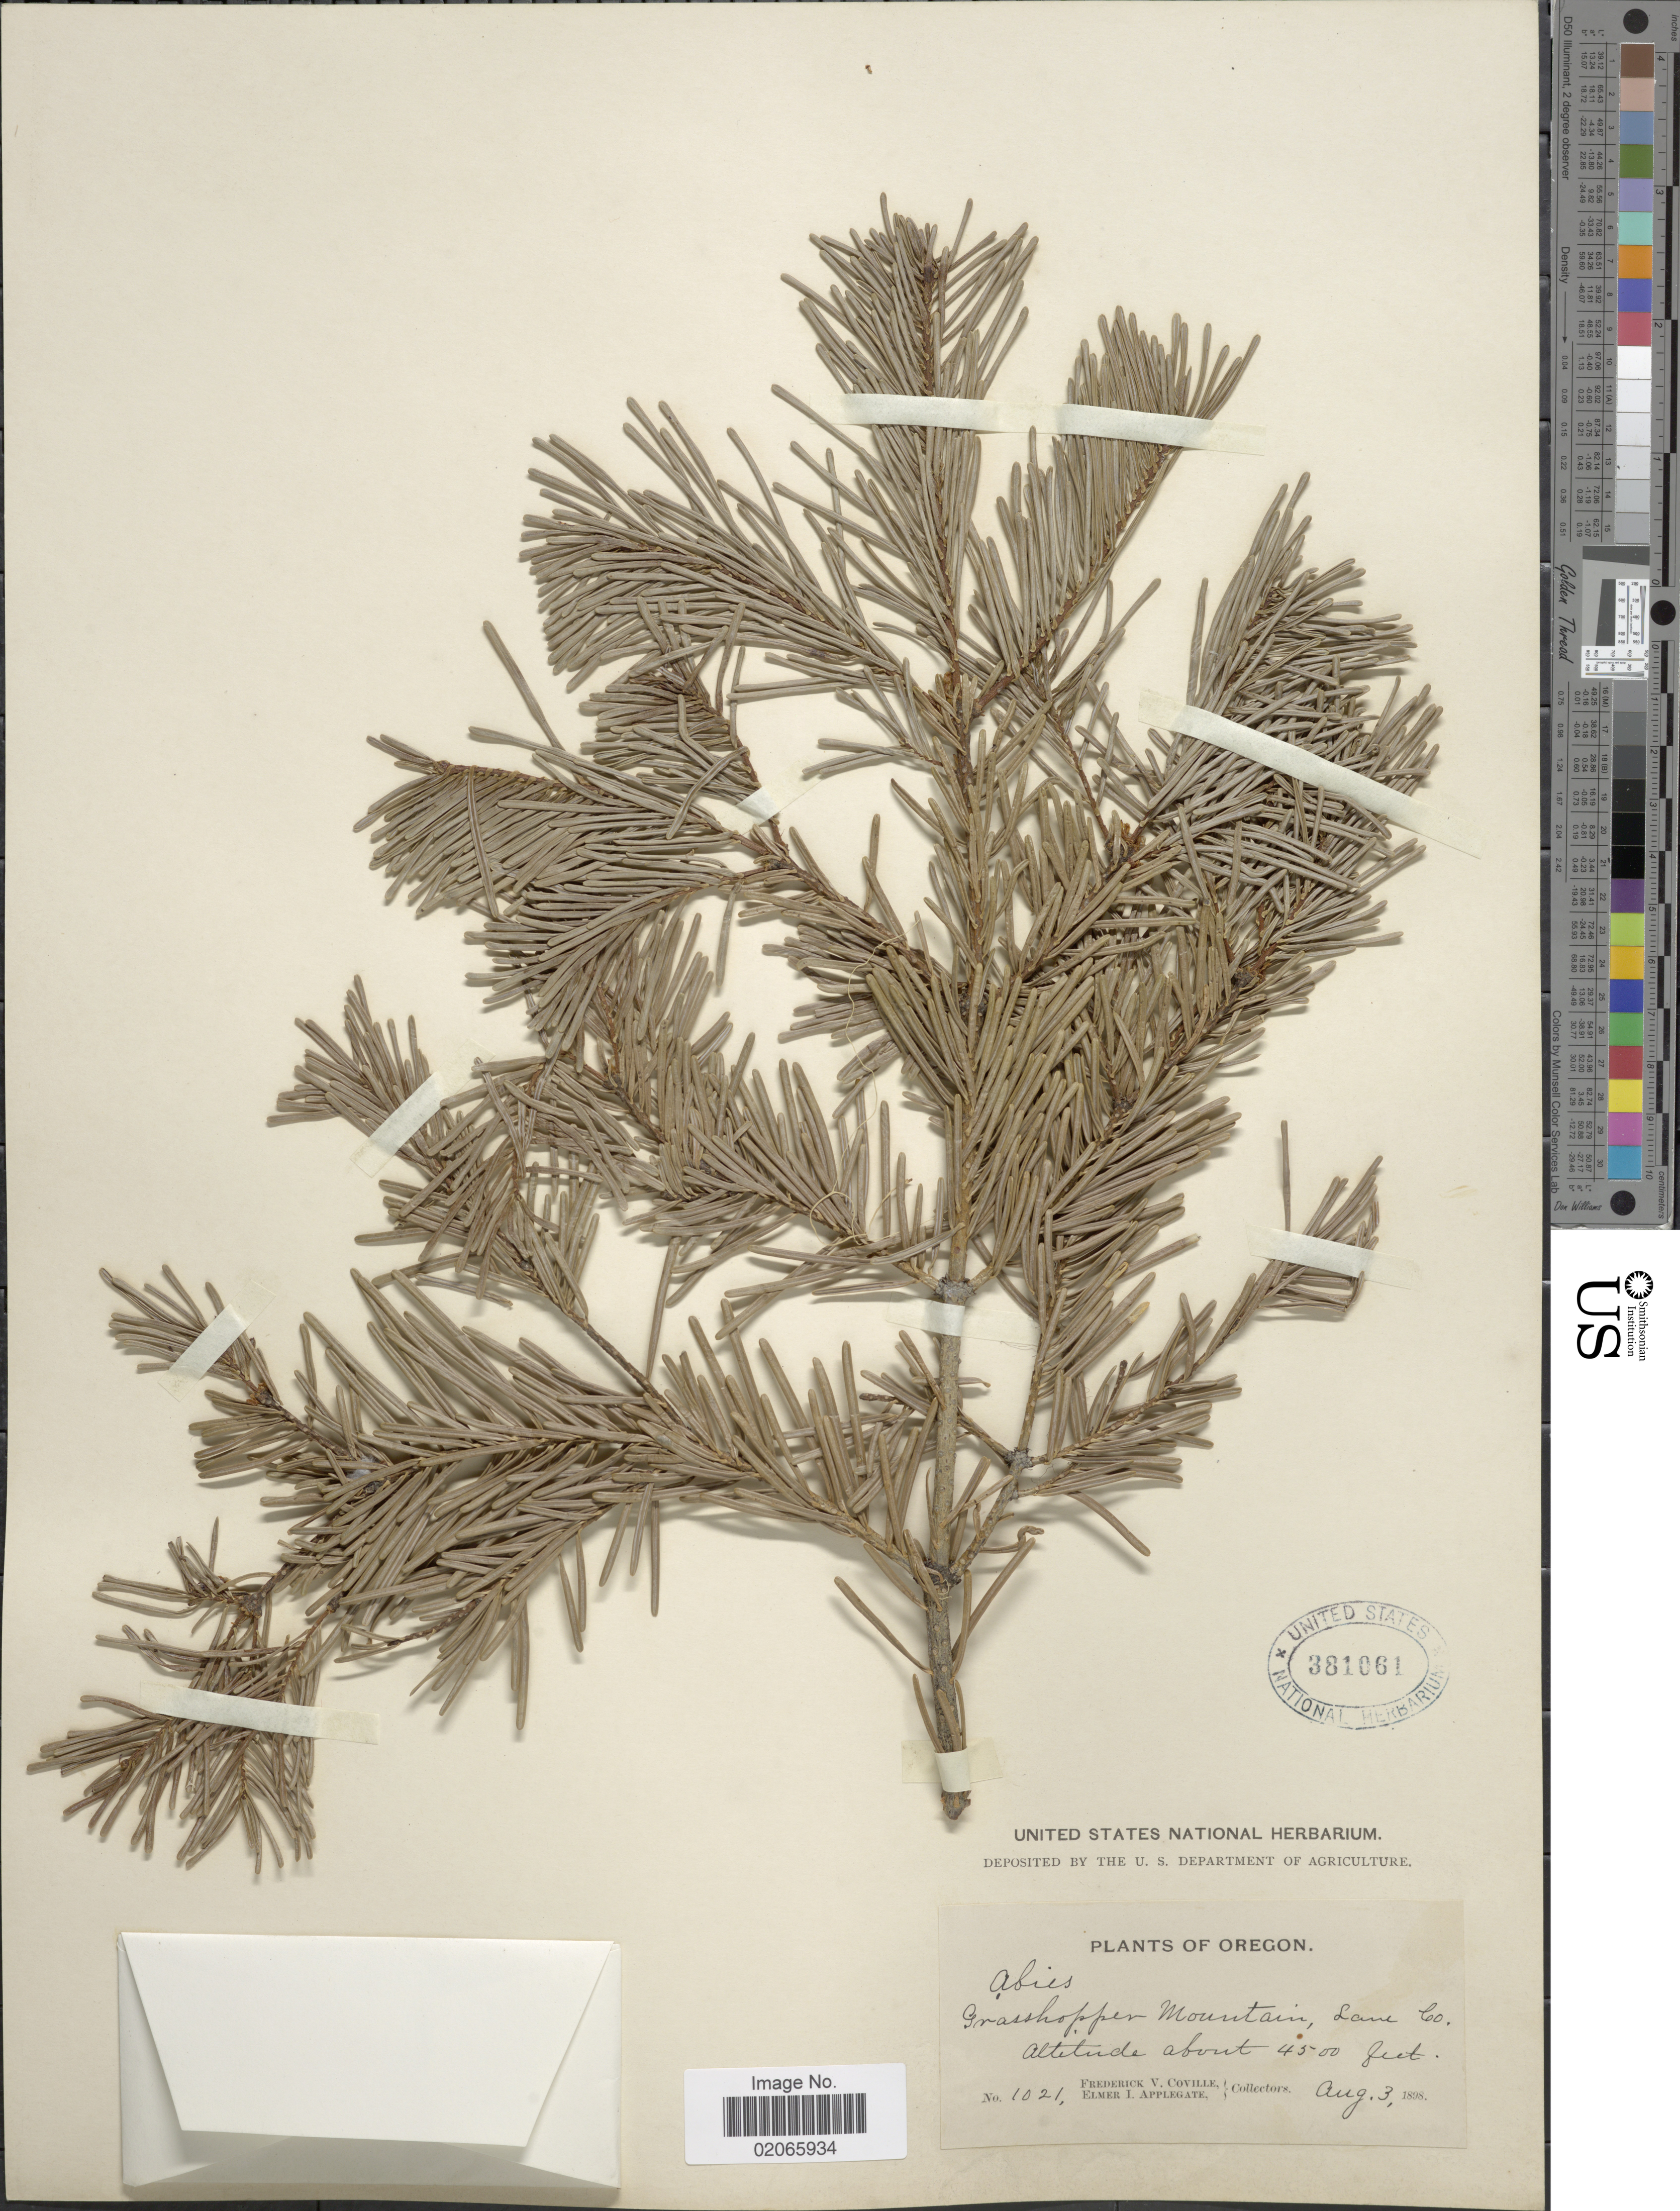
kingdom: Plantae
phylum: Tracheophyta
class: Pinopsida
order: Pinales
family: Pinaceae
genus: Abies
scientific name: Abies sp.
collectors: F. V. Coville & E. I. Applegate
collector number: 1021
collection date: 1898-08-03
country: United States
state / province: Oregon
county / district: Lane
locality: Grasshopper Mountain, Lane Co.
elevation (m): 1372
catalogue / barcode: US 381061